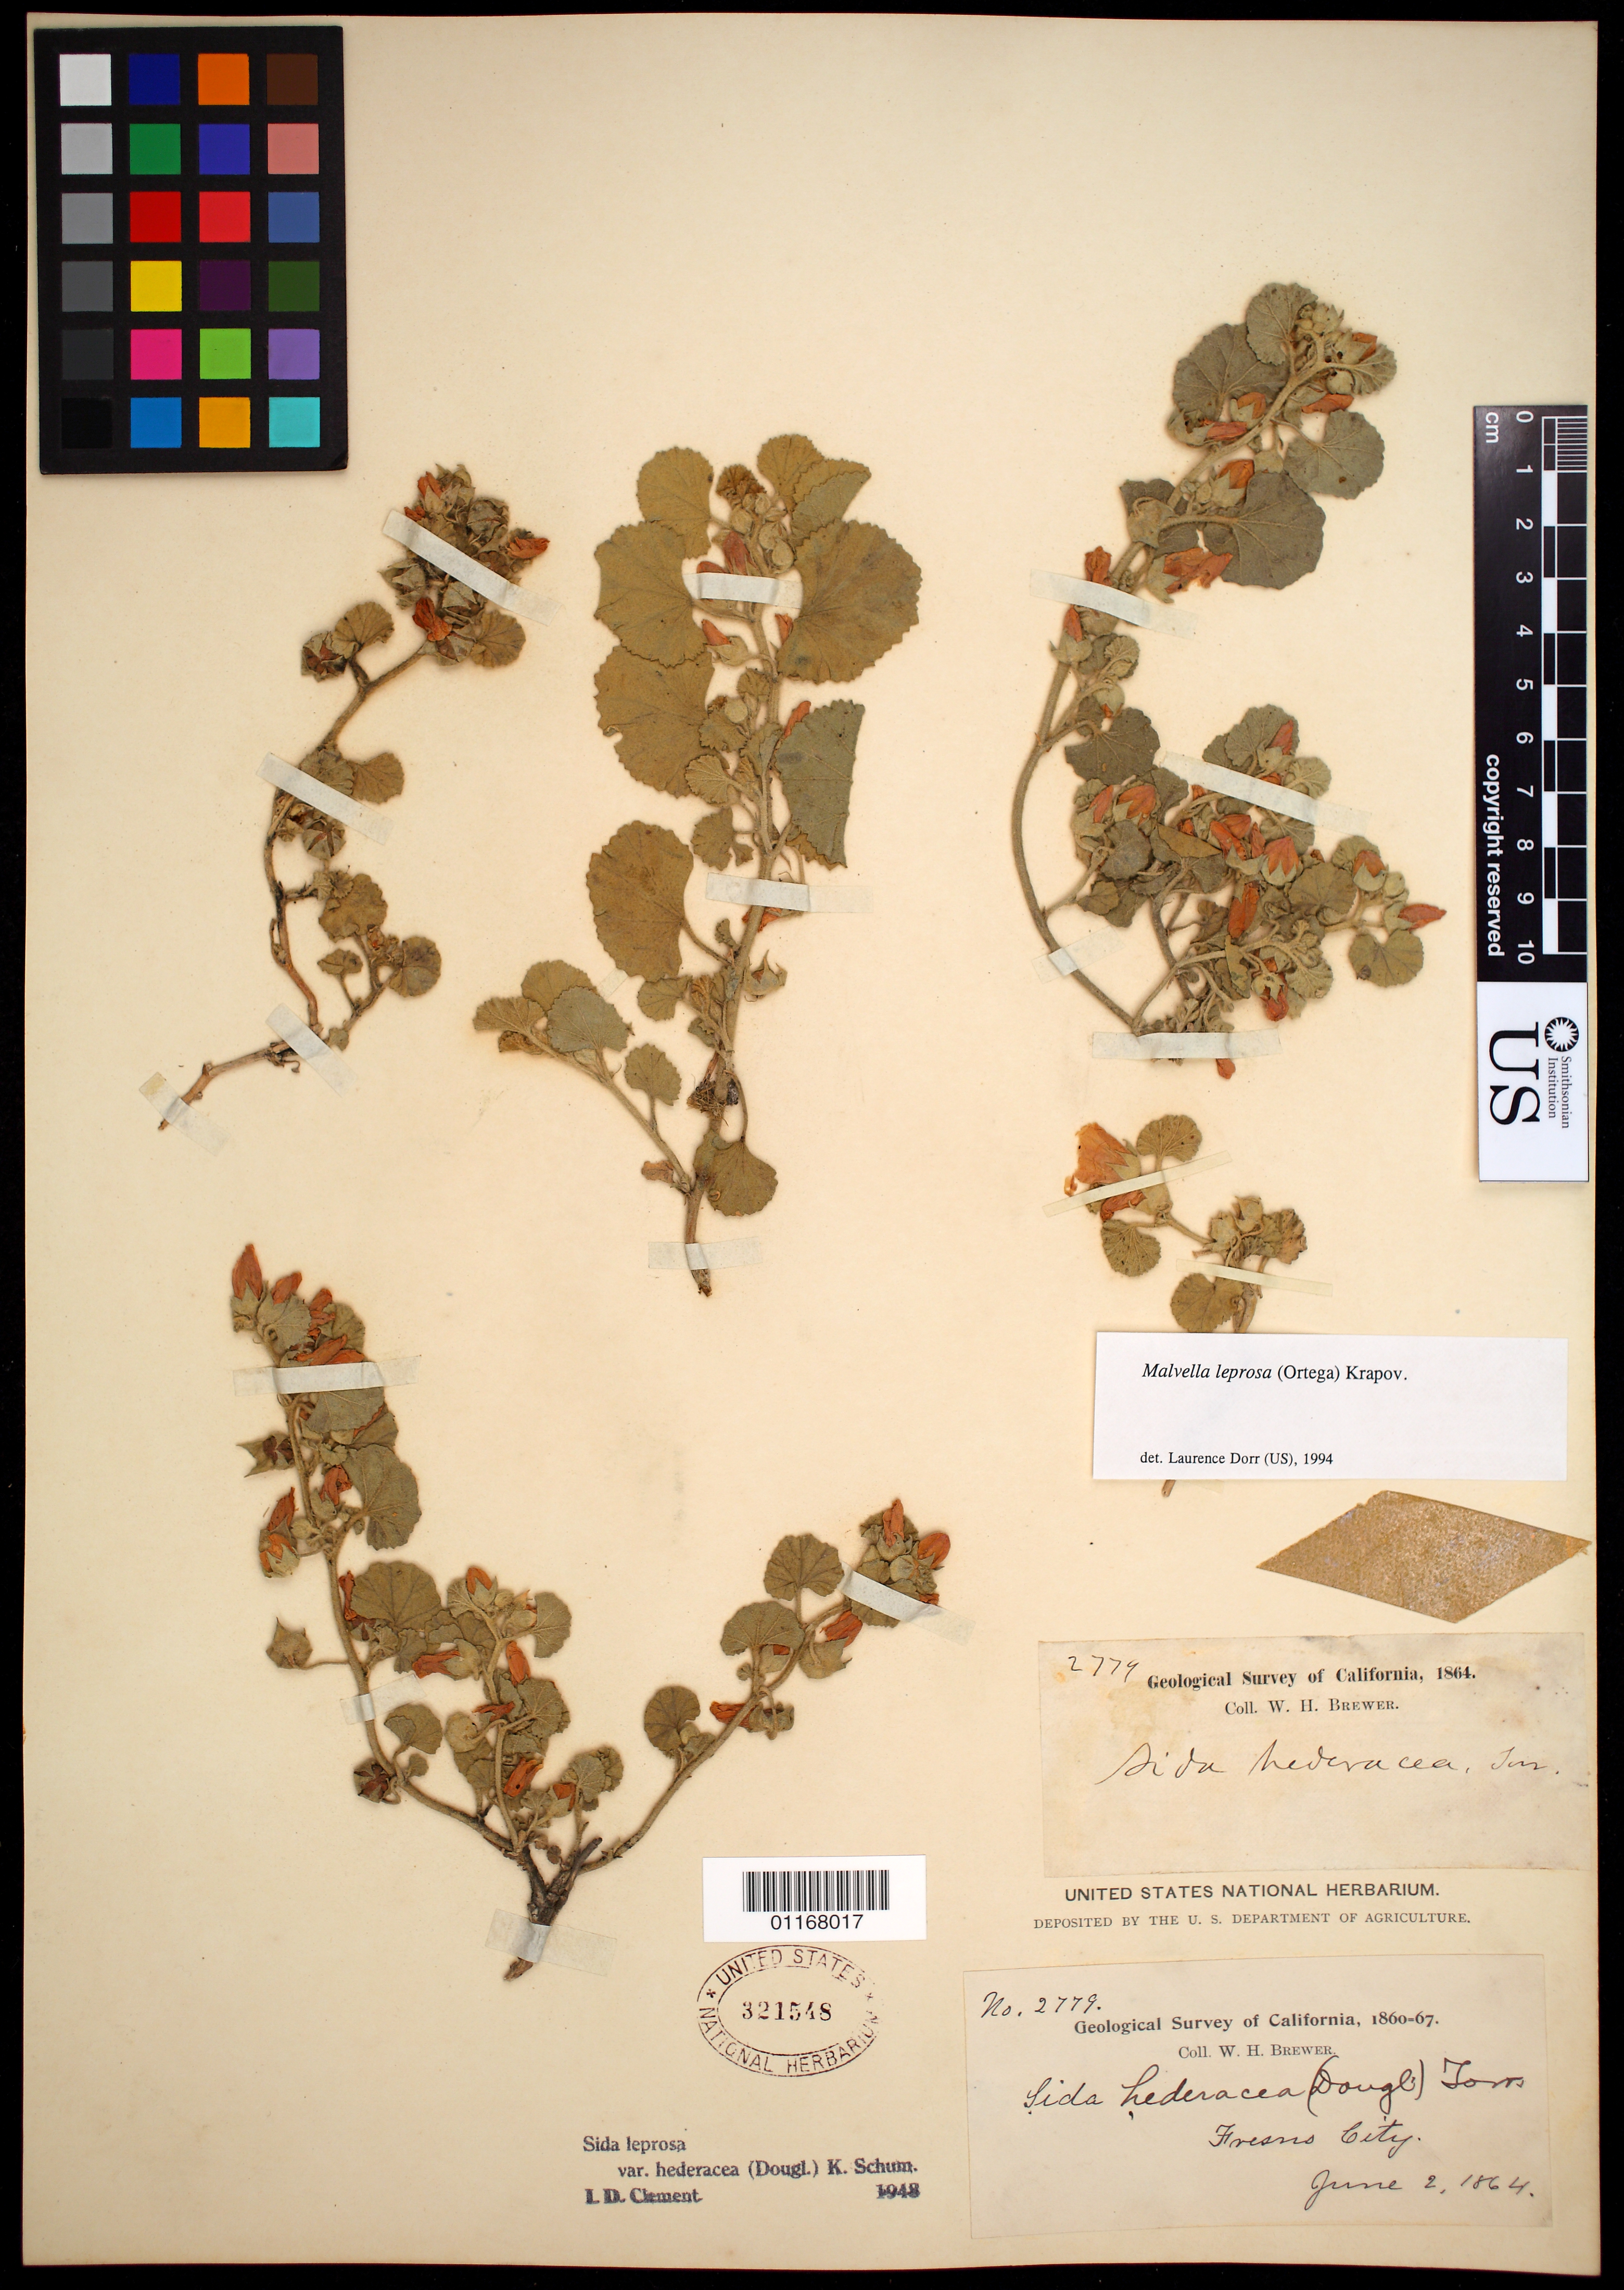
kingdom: Plantae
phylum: Tracheophyta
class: Magnoliopsida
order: Malvales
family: Malvaceae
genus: Malvella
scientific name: Malvella leprosa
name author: (Ortega) Krapov.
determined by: Dorr, L. J., (BOT), Smithsonian Institution - National Museum of Natural History (UNITED STATES)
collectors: W. H. Brewer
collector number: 2779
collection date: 1864-06-02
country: United States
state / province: California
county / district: Fresno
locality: Fresno City.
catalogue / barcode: US 321548